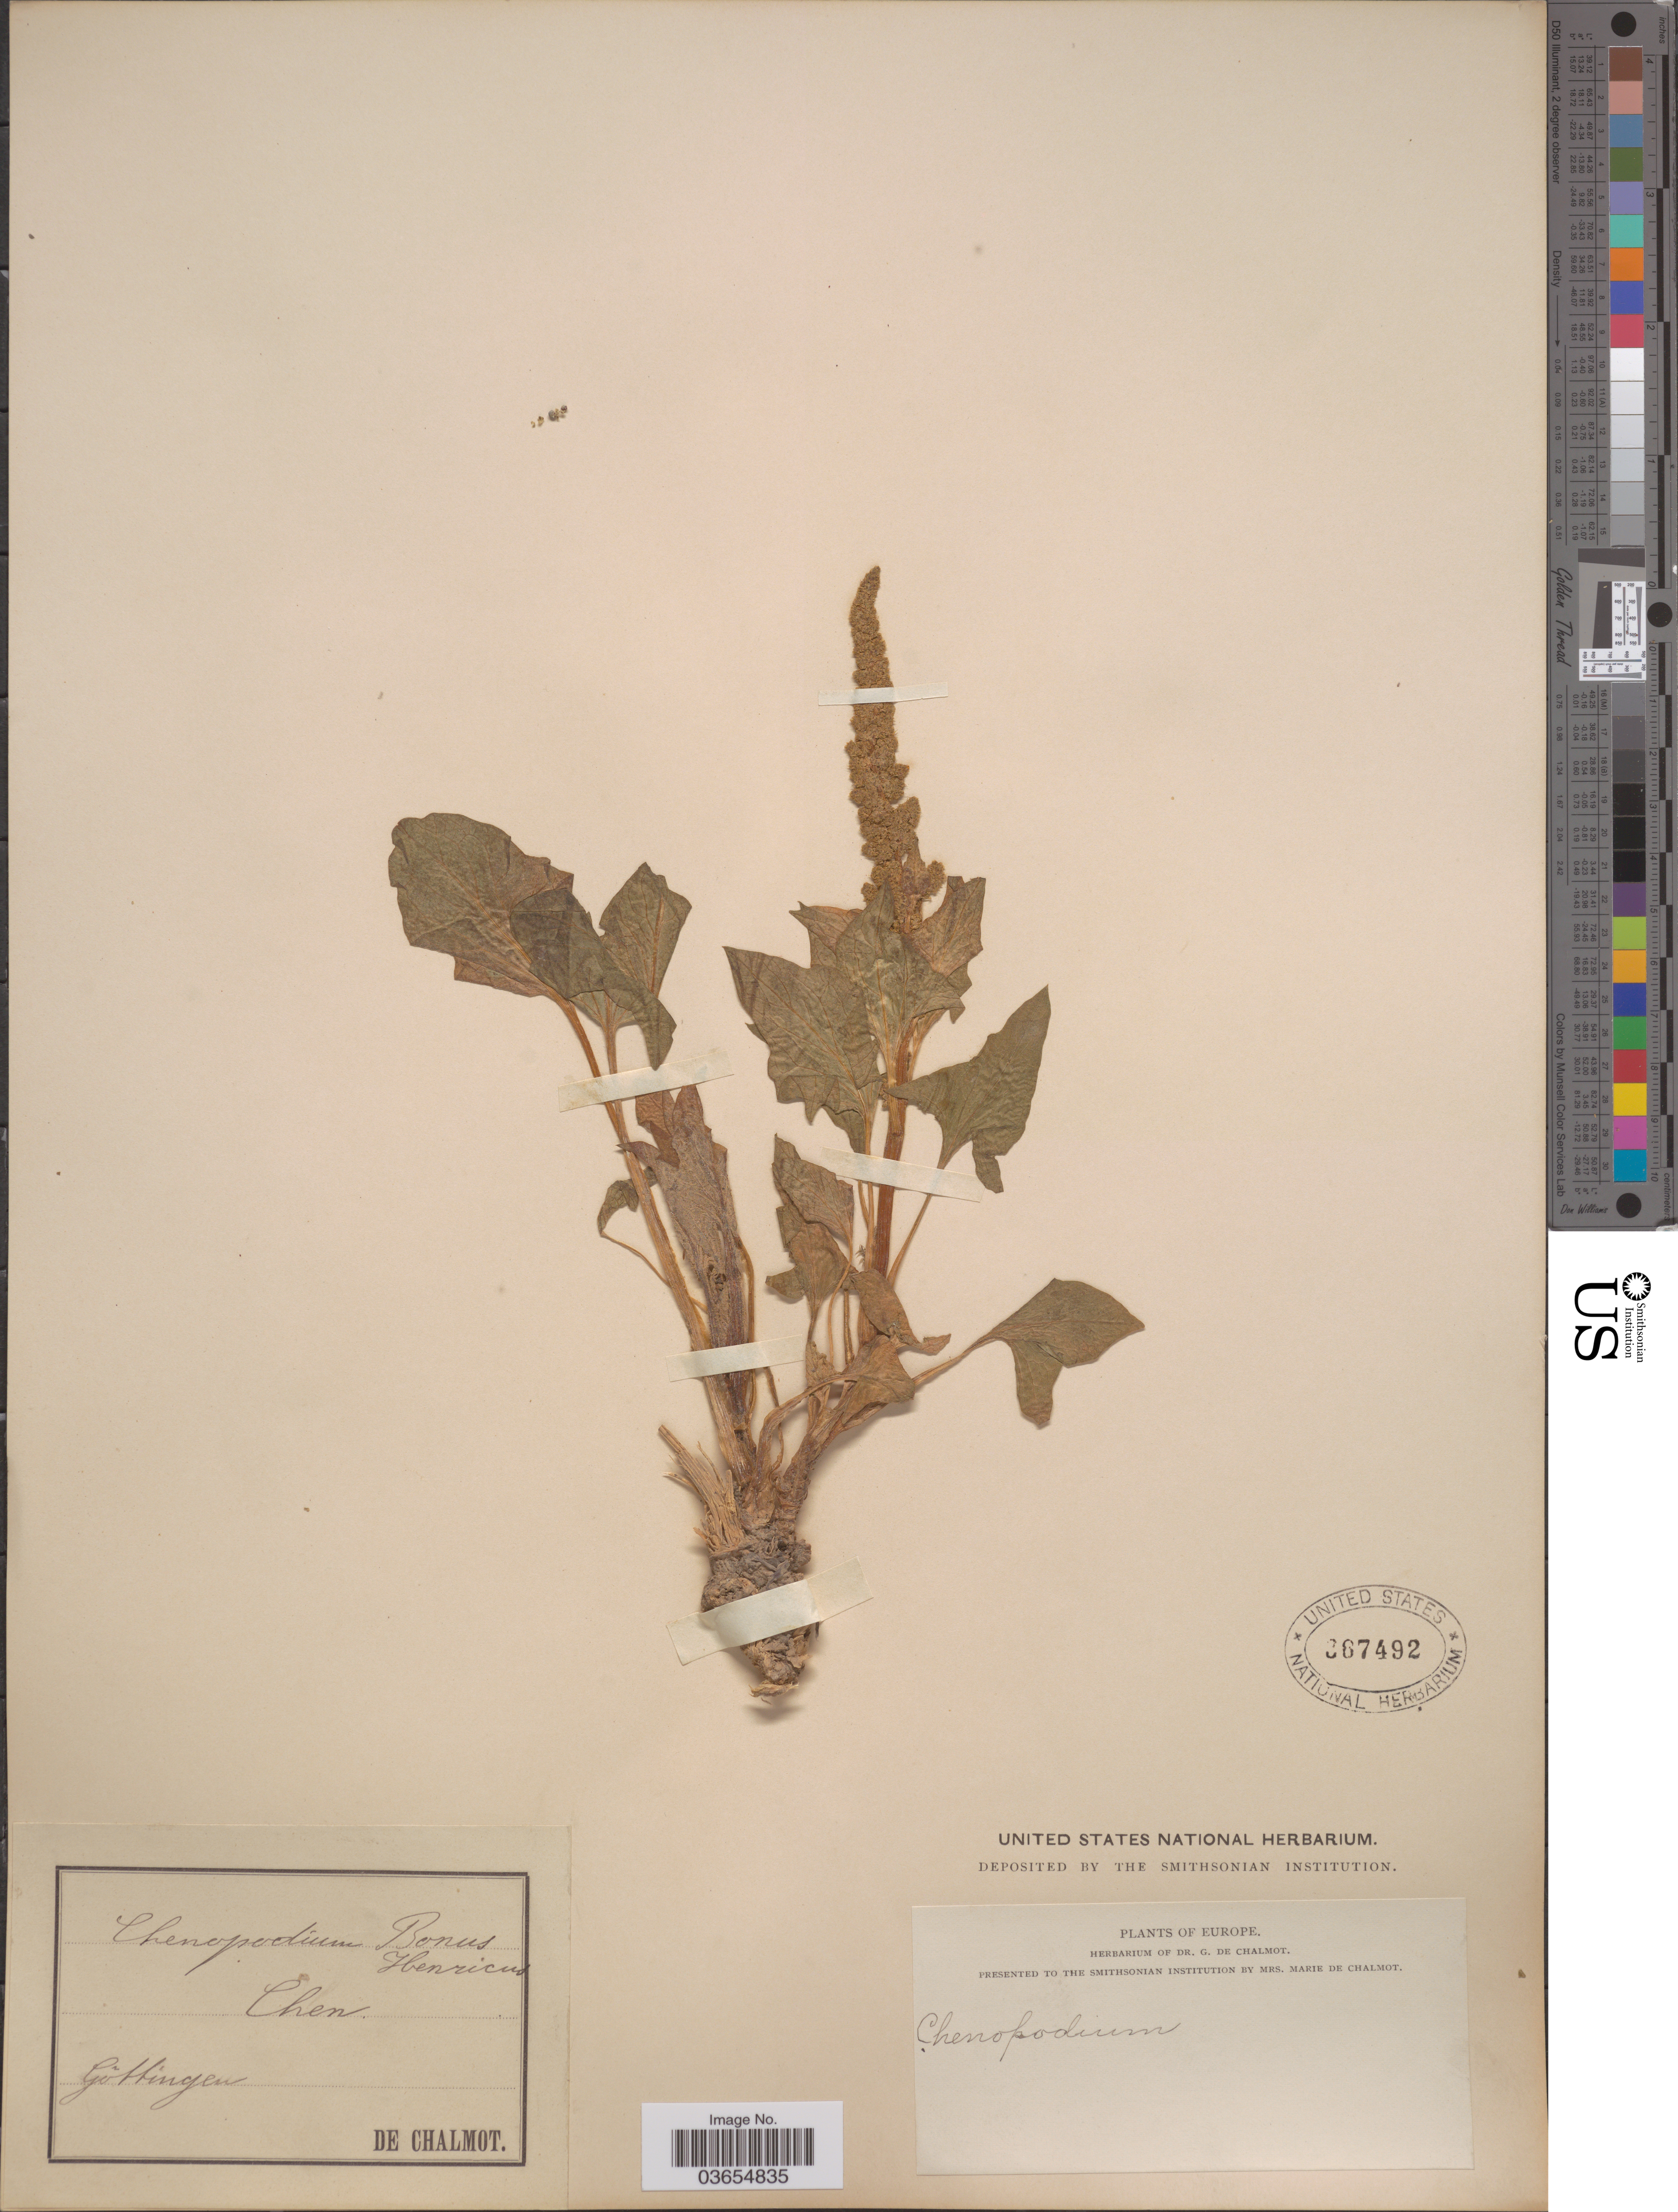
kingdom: Plantae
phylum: Tracheophyta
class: Magnoliopsida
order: Caryophyllales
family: Amaranthaceae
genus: Chenopodium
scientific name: Chenopodium bonus-henricus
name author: L.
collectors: G. de Chalmot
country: Germany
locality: Europe. Göttingen.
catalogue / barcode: US 367492